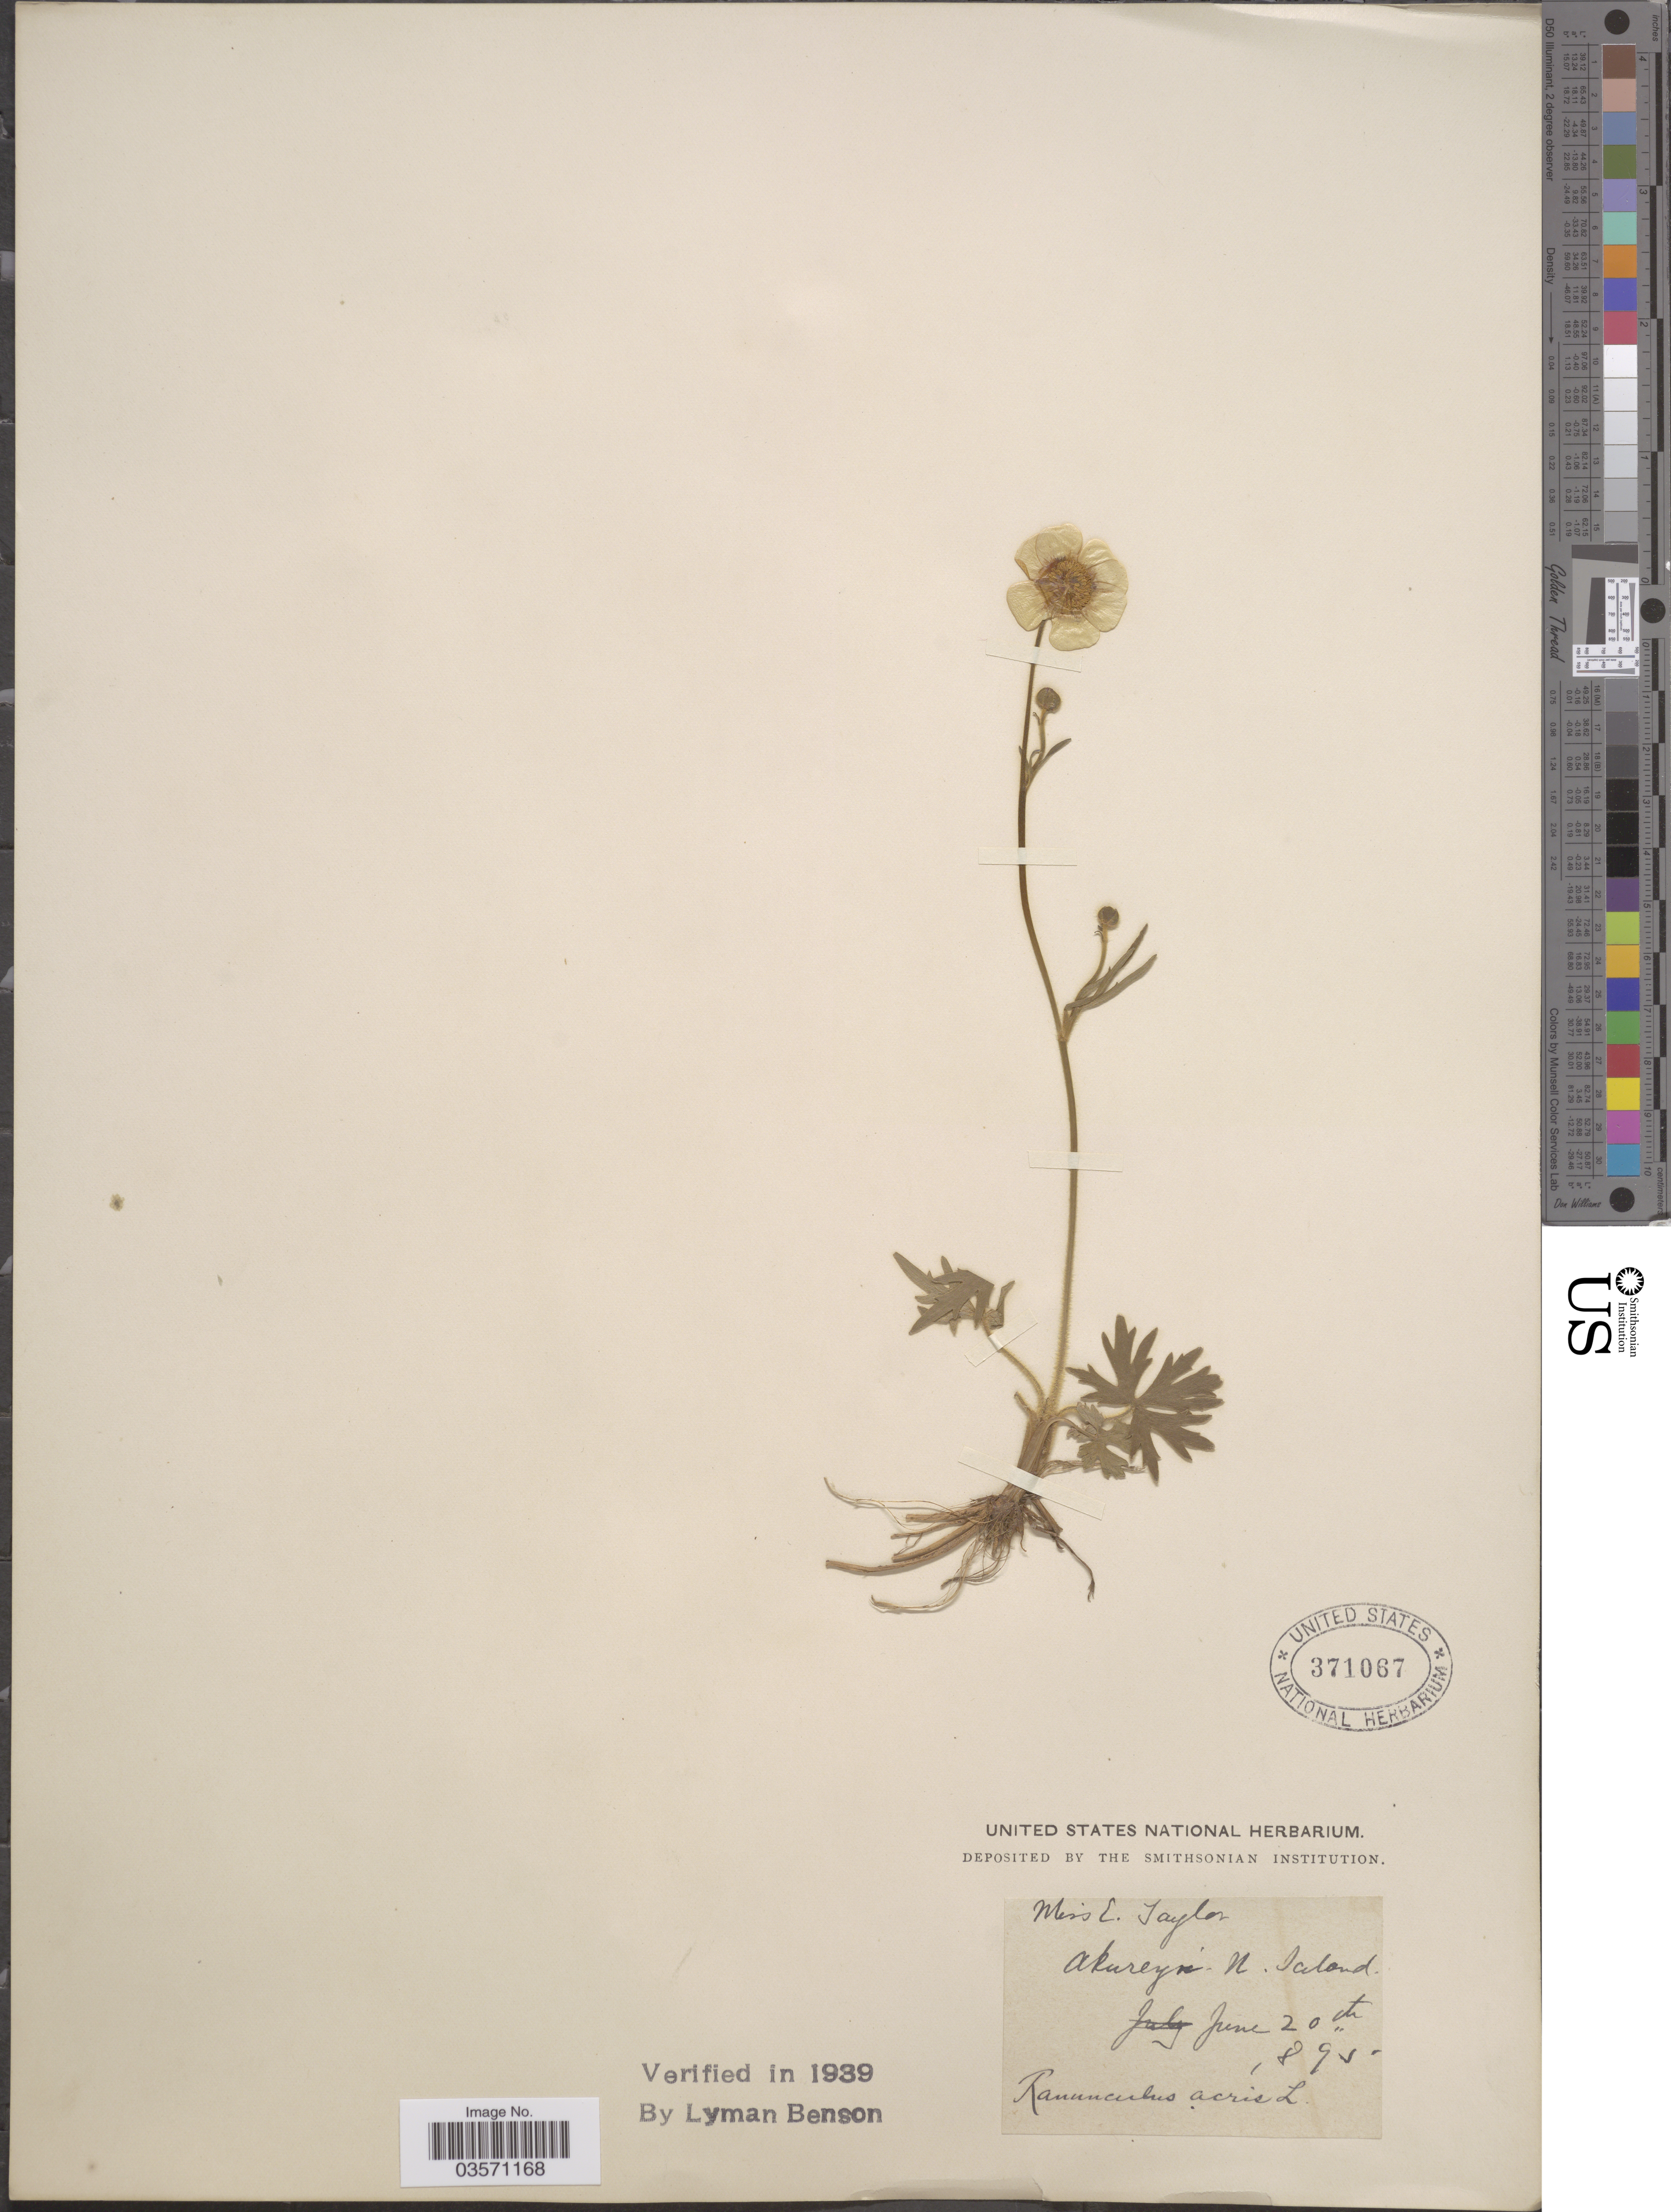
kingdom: Plantae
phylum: Tracheophyta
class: Magnoliopsida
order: Ranunculales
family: Ranunculaceae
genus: Ranunculus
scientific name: Ranunculus acris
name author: L.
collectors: E. Taylor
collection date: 1895-06-20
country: Iceland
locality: Akureyri. N. Iceland.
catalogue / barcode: US 371067